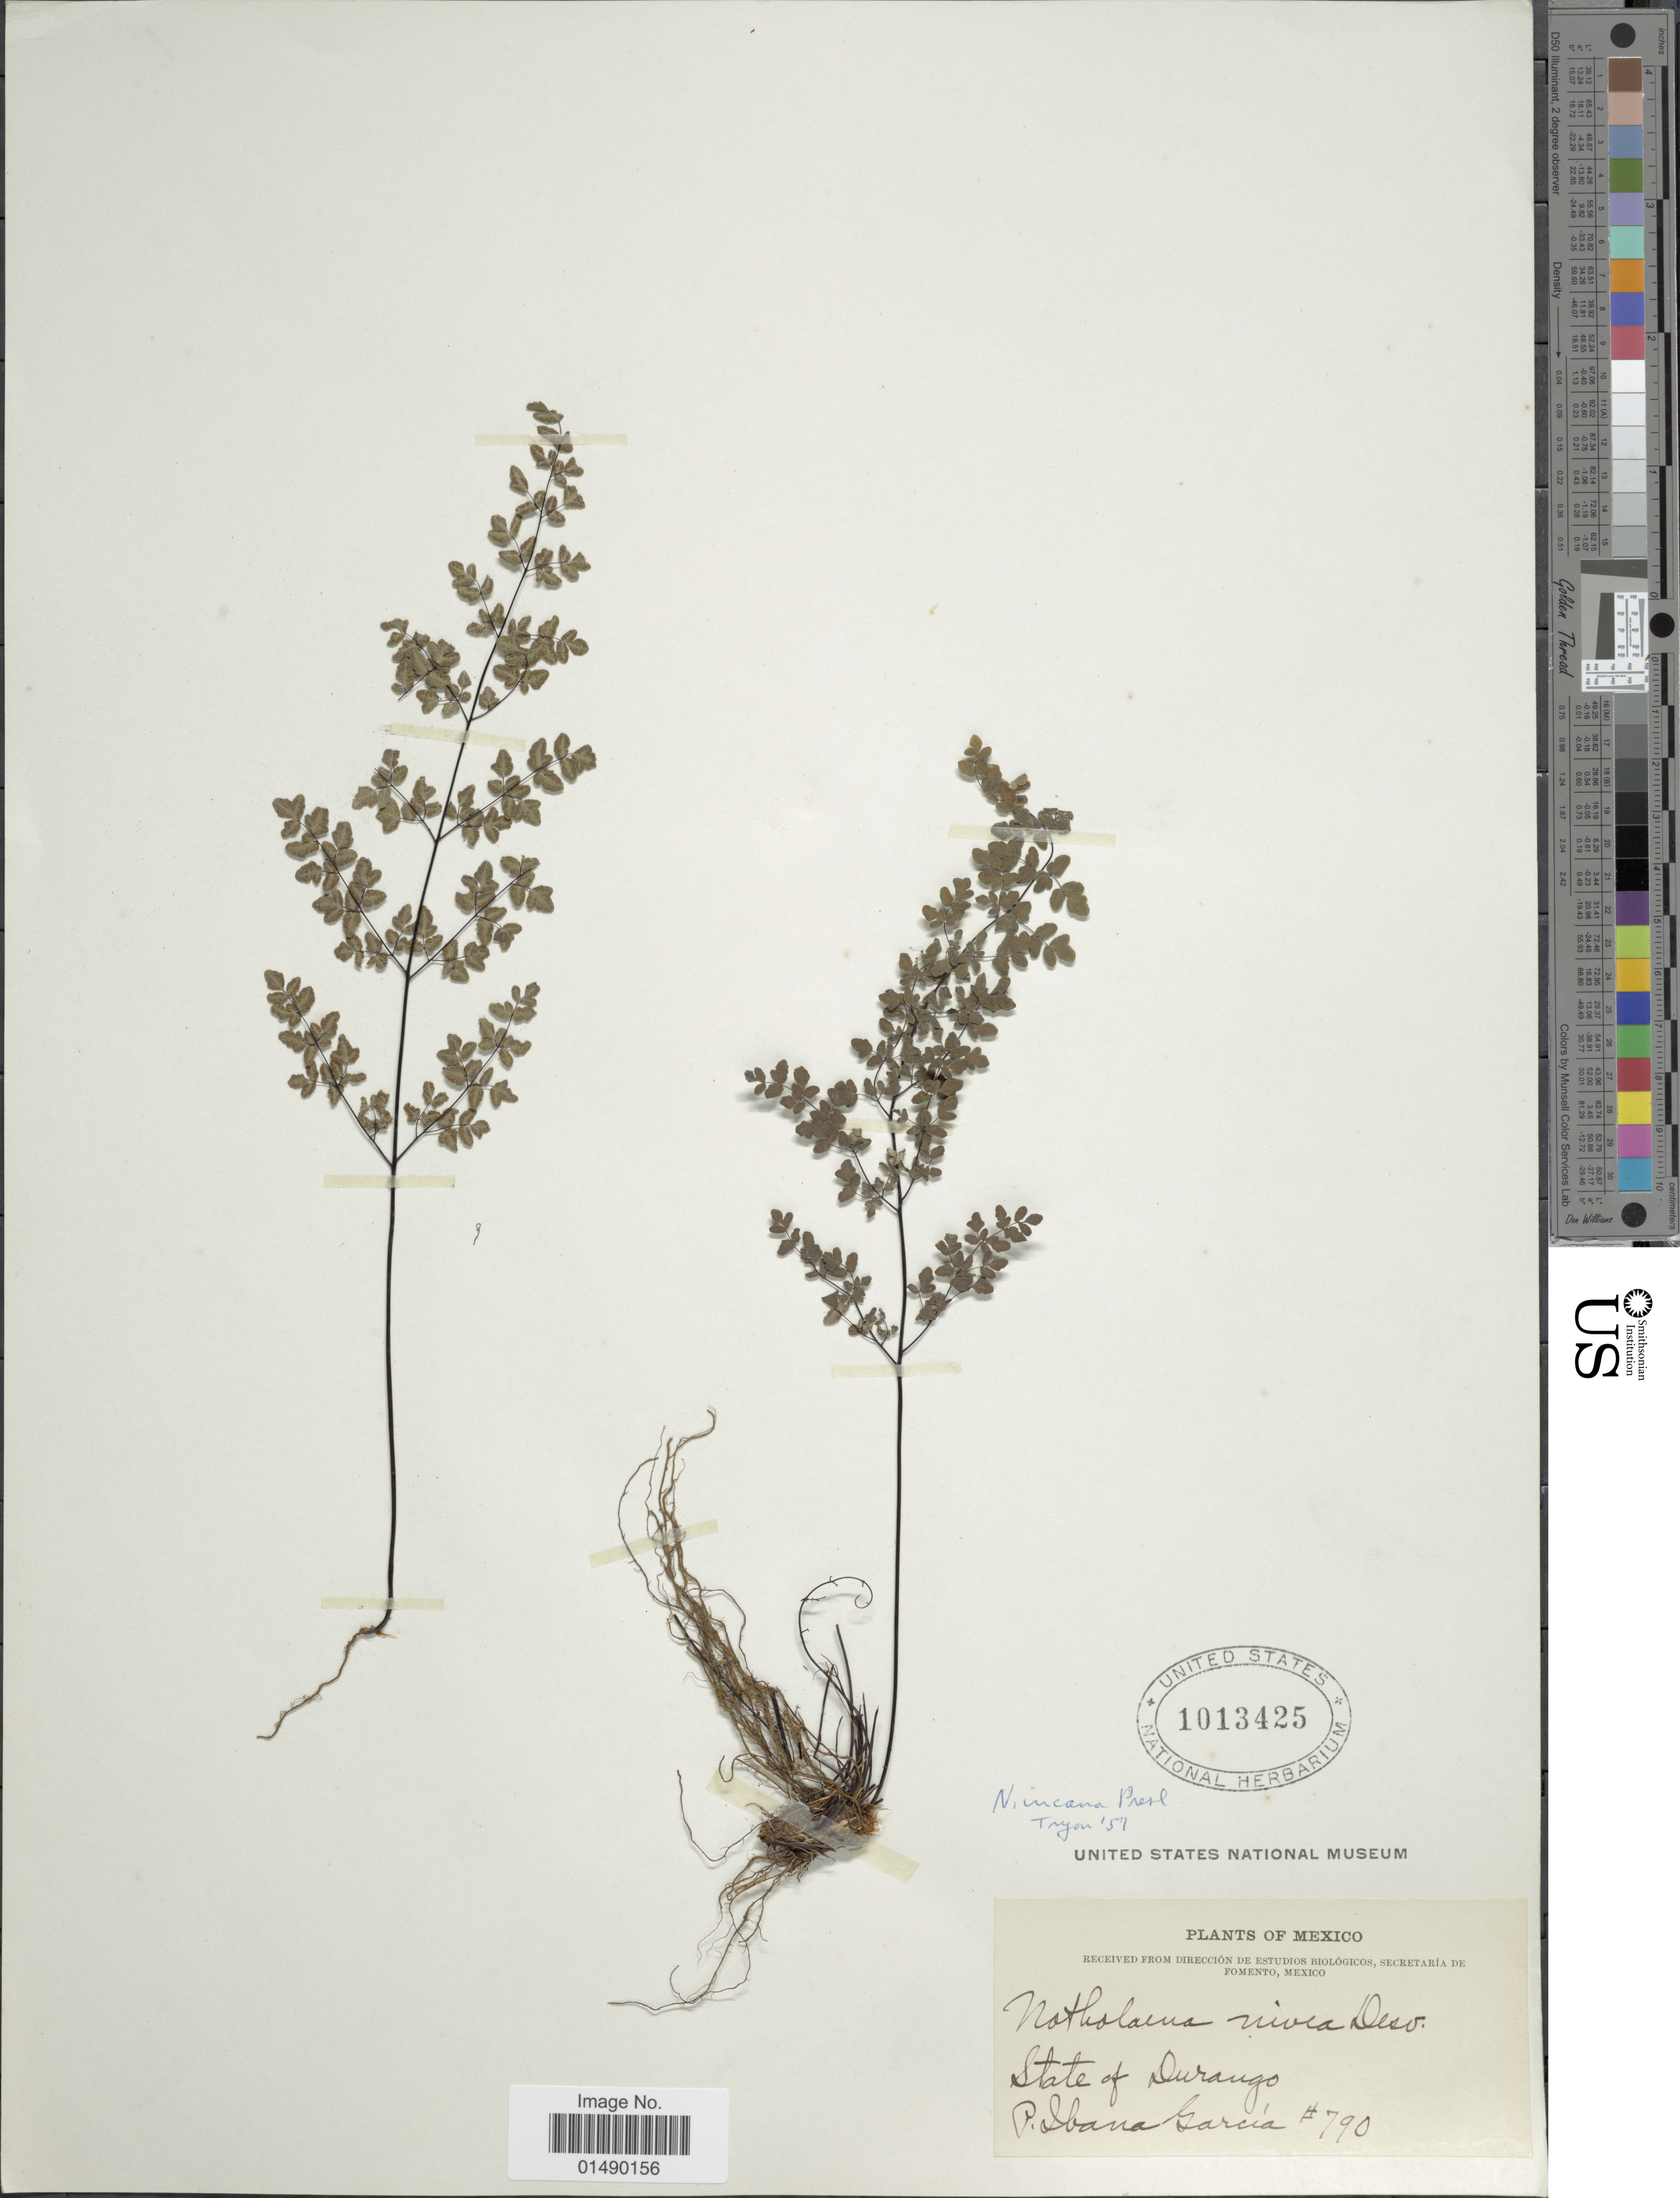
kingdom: Plantae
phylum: Tracheophyta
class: Polypodiopsida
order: Polypodiales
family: Pteridaceae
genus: Argyrochosma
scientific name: Argyrochosma incana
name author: (C. Presl) Windham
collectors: P. Ibana-Garcia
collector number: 790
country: Mexico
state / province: Durango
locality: Mexico, State of Durango.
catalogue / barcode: US 1013425